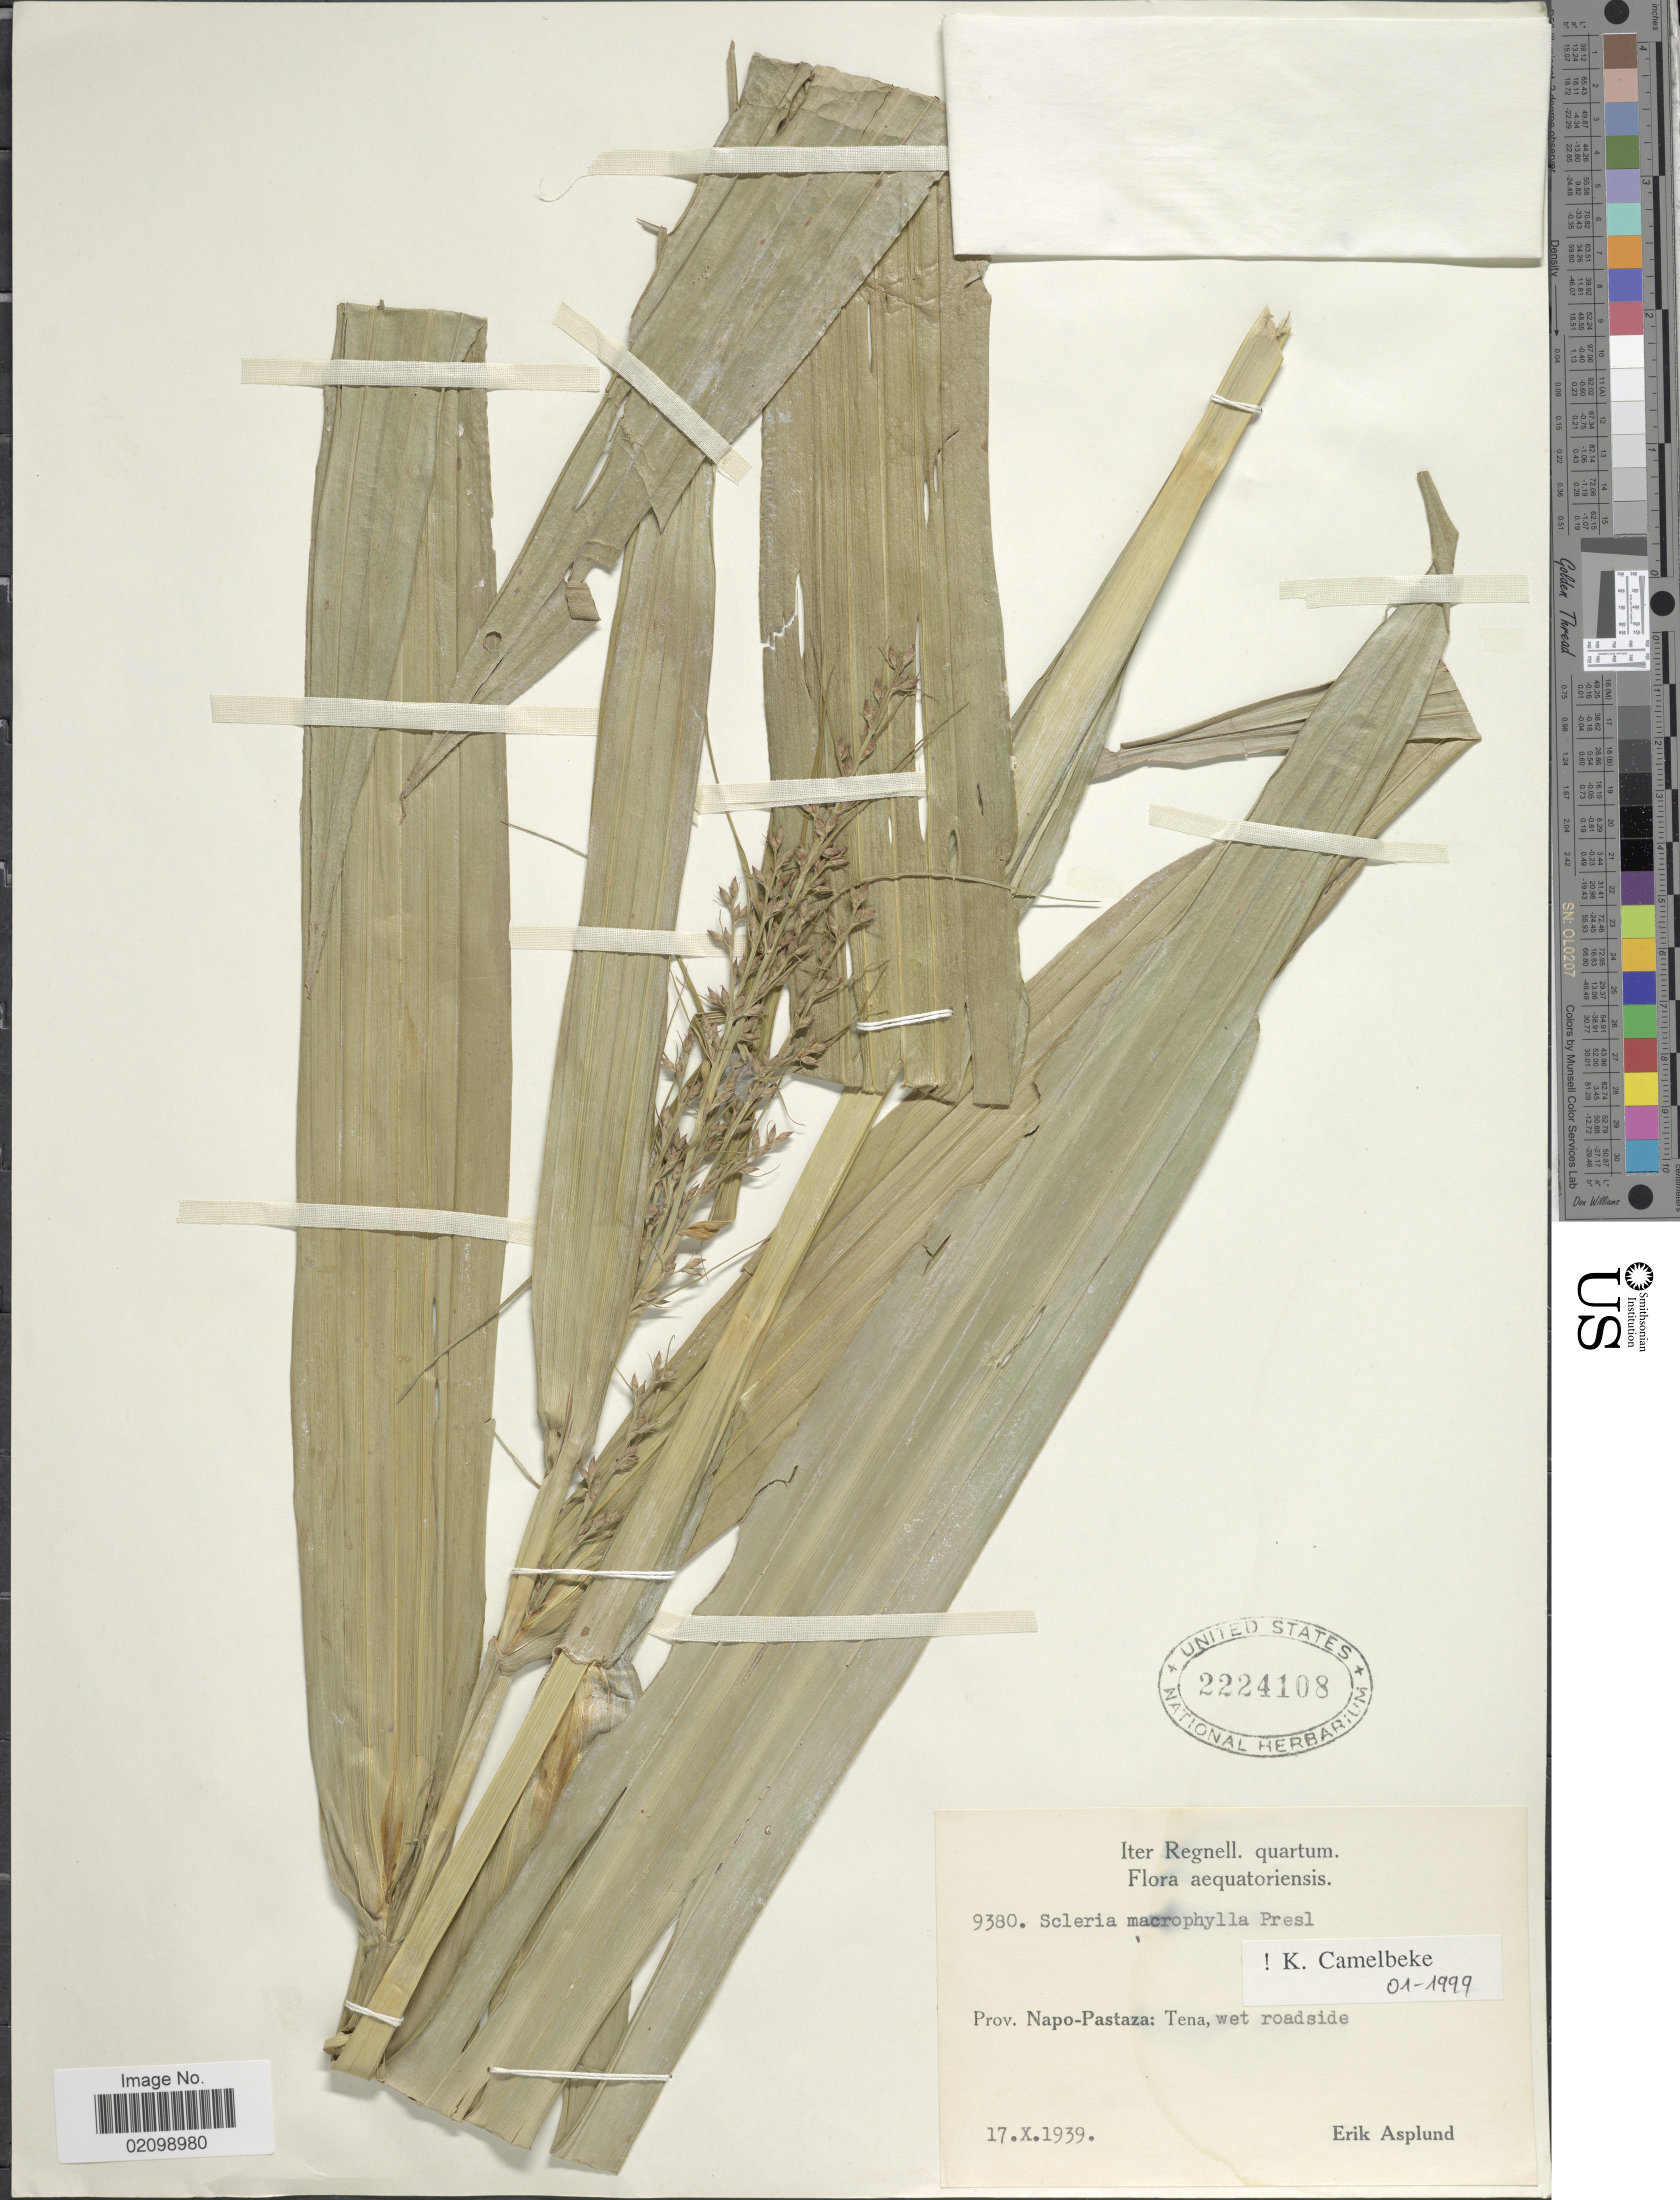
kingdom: Plantae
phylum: Tracheophyta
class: Liliopsida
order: Poales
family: Cyperaceae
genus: Scleria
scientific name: Scleria macrophylla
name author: J. Presl & C. Presl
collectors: E. Asplund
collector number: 9380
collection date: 1939-10-17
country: Ecuador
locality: Prov. Napo-Pastaza: Tena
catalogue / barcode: US 2224108